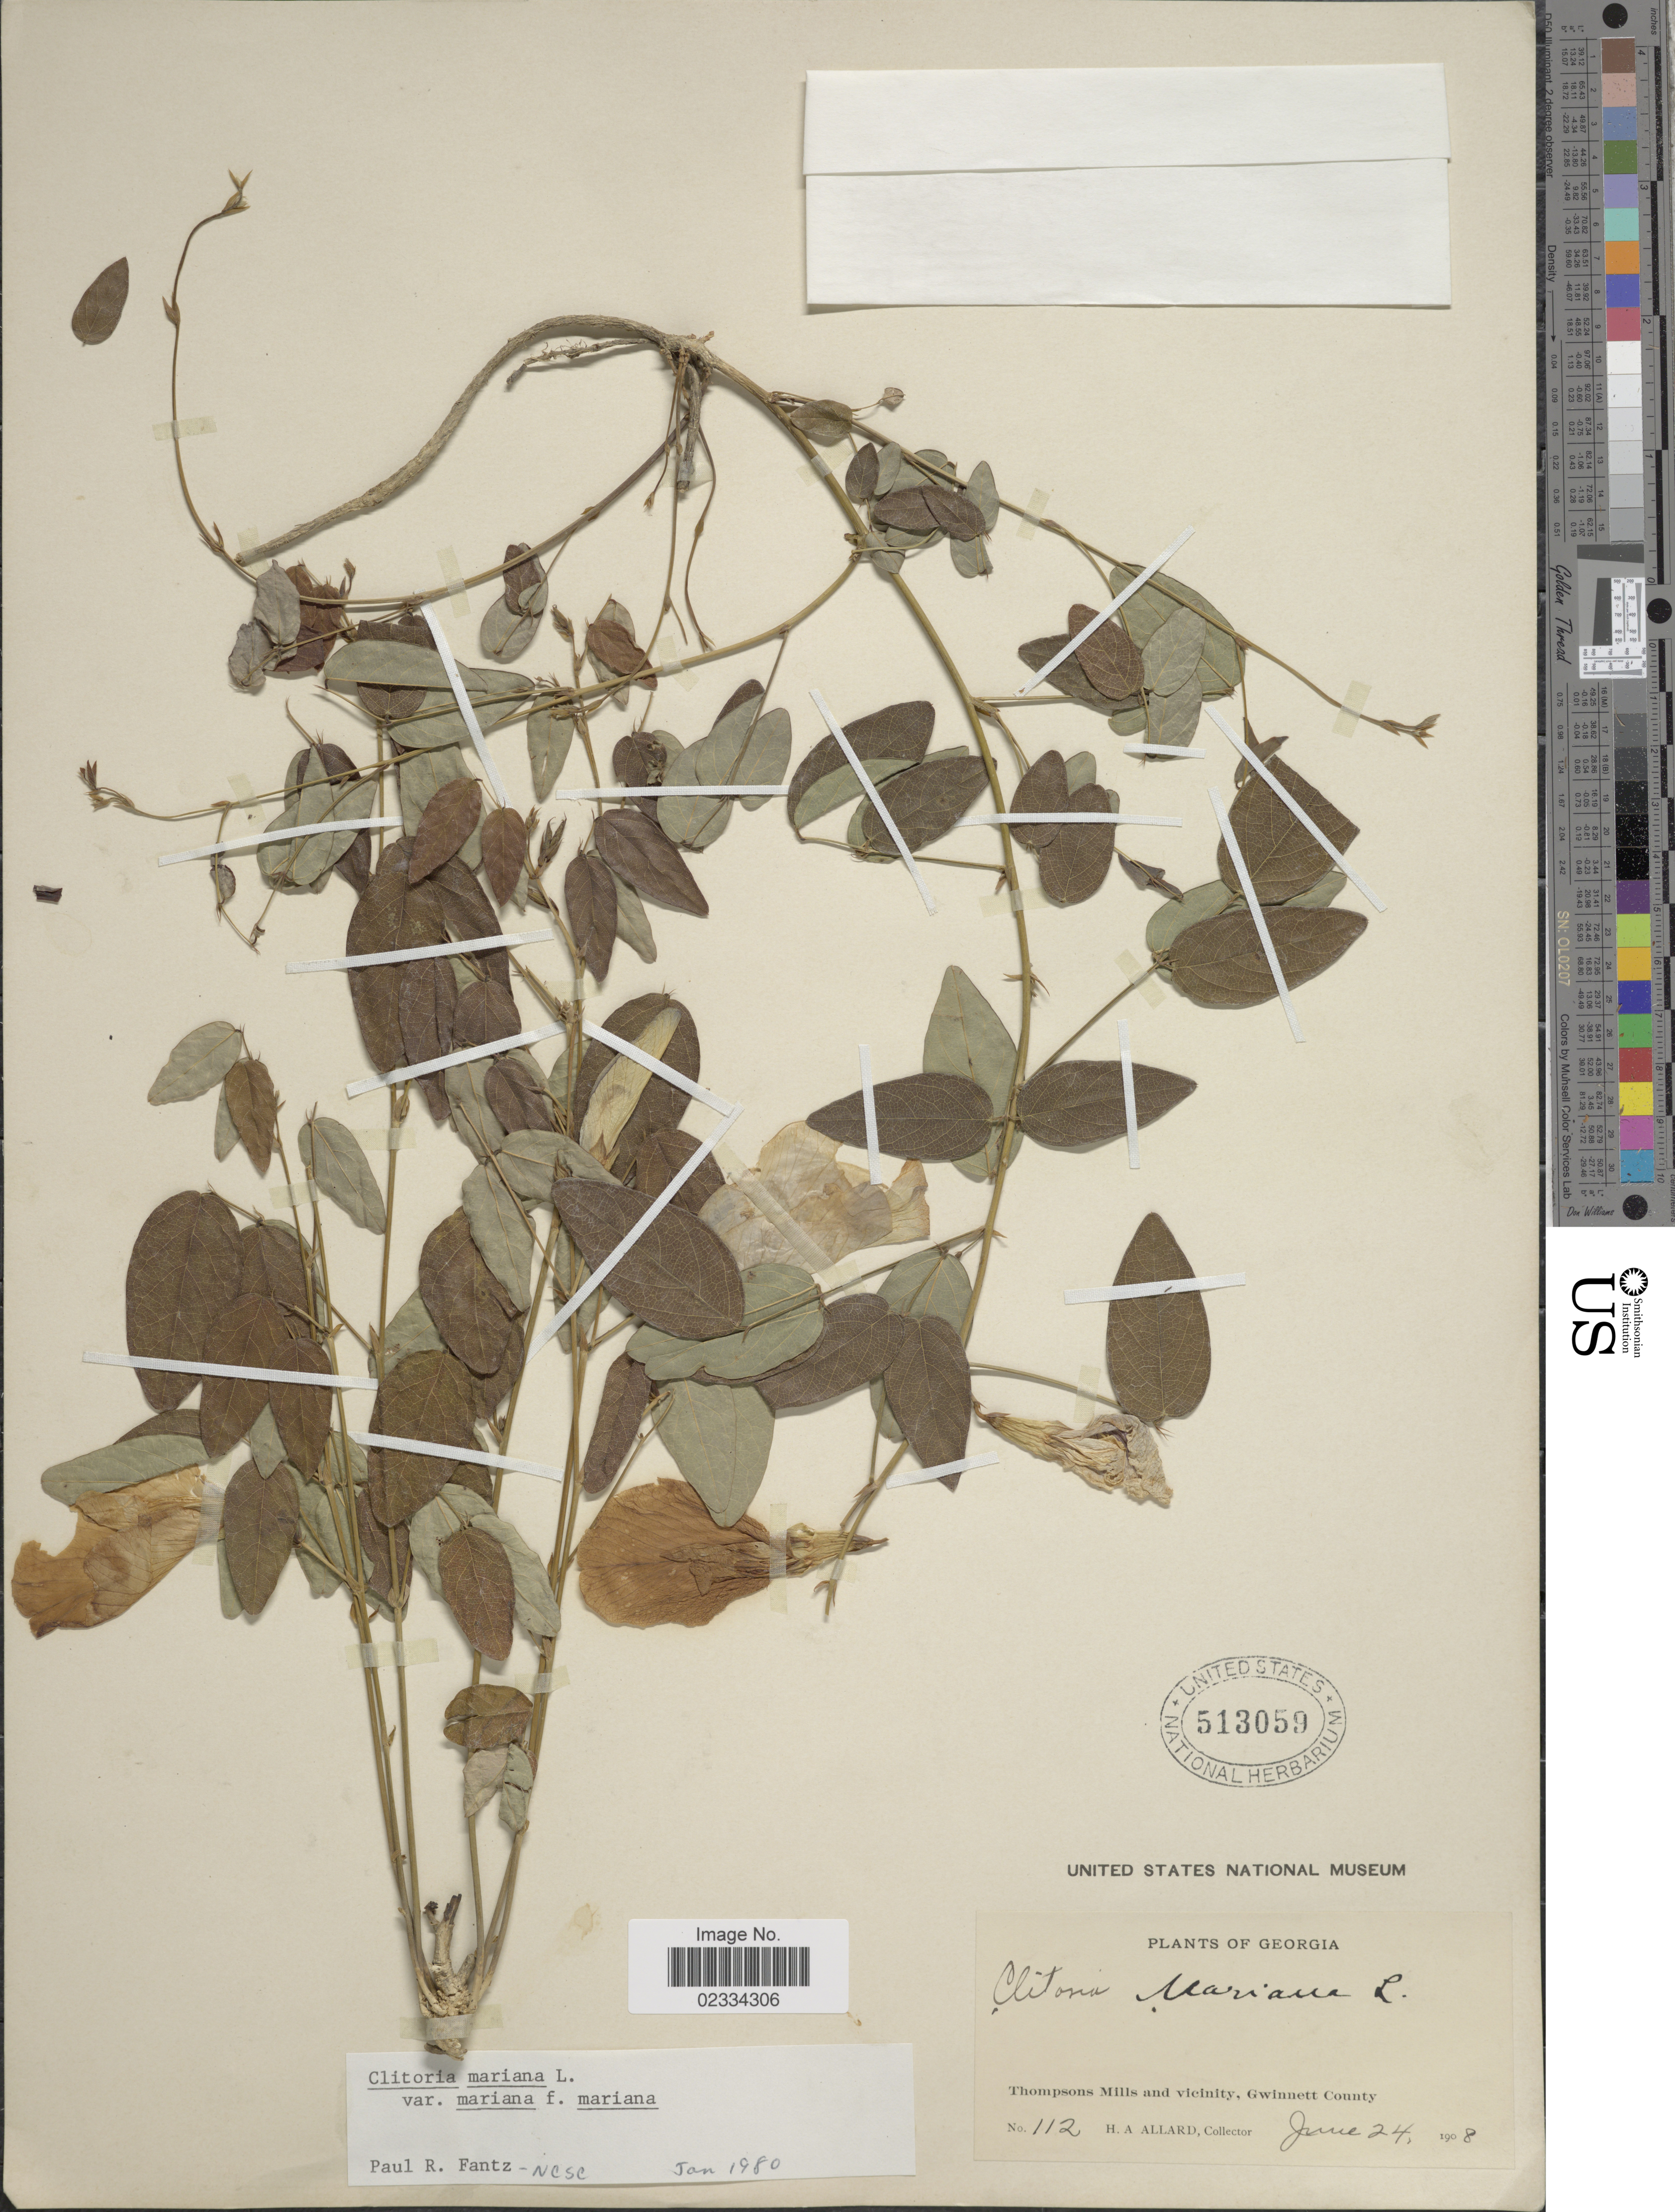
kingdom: Plantae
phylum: Tracheophyta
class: Magnoliopsida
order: Fabales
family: Fabaceae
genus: Clitoria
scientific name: Clitoria mariana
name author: L.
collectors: H. A. Allard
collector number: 112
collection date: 1908-06-24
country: United States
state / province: Georgia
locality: Thompsons Mills and vicinity, Gwinnett County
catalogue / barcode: US 513059